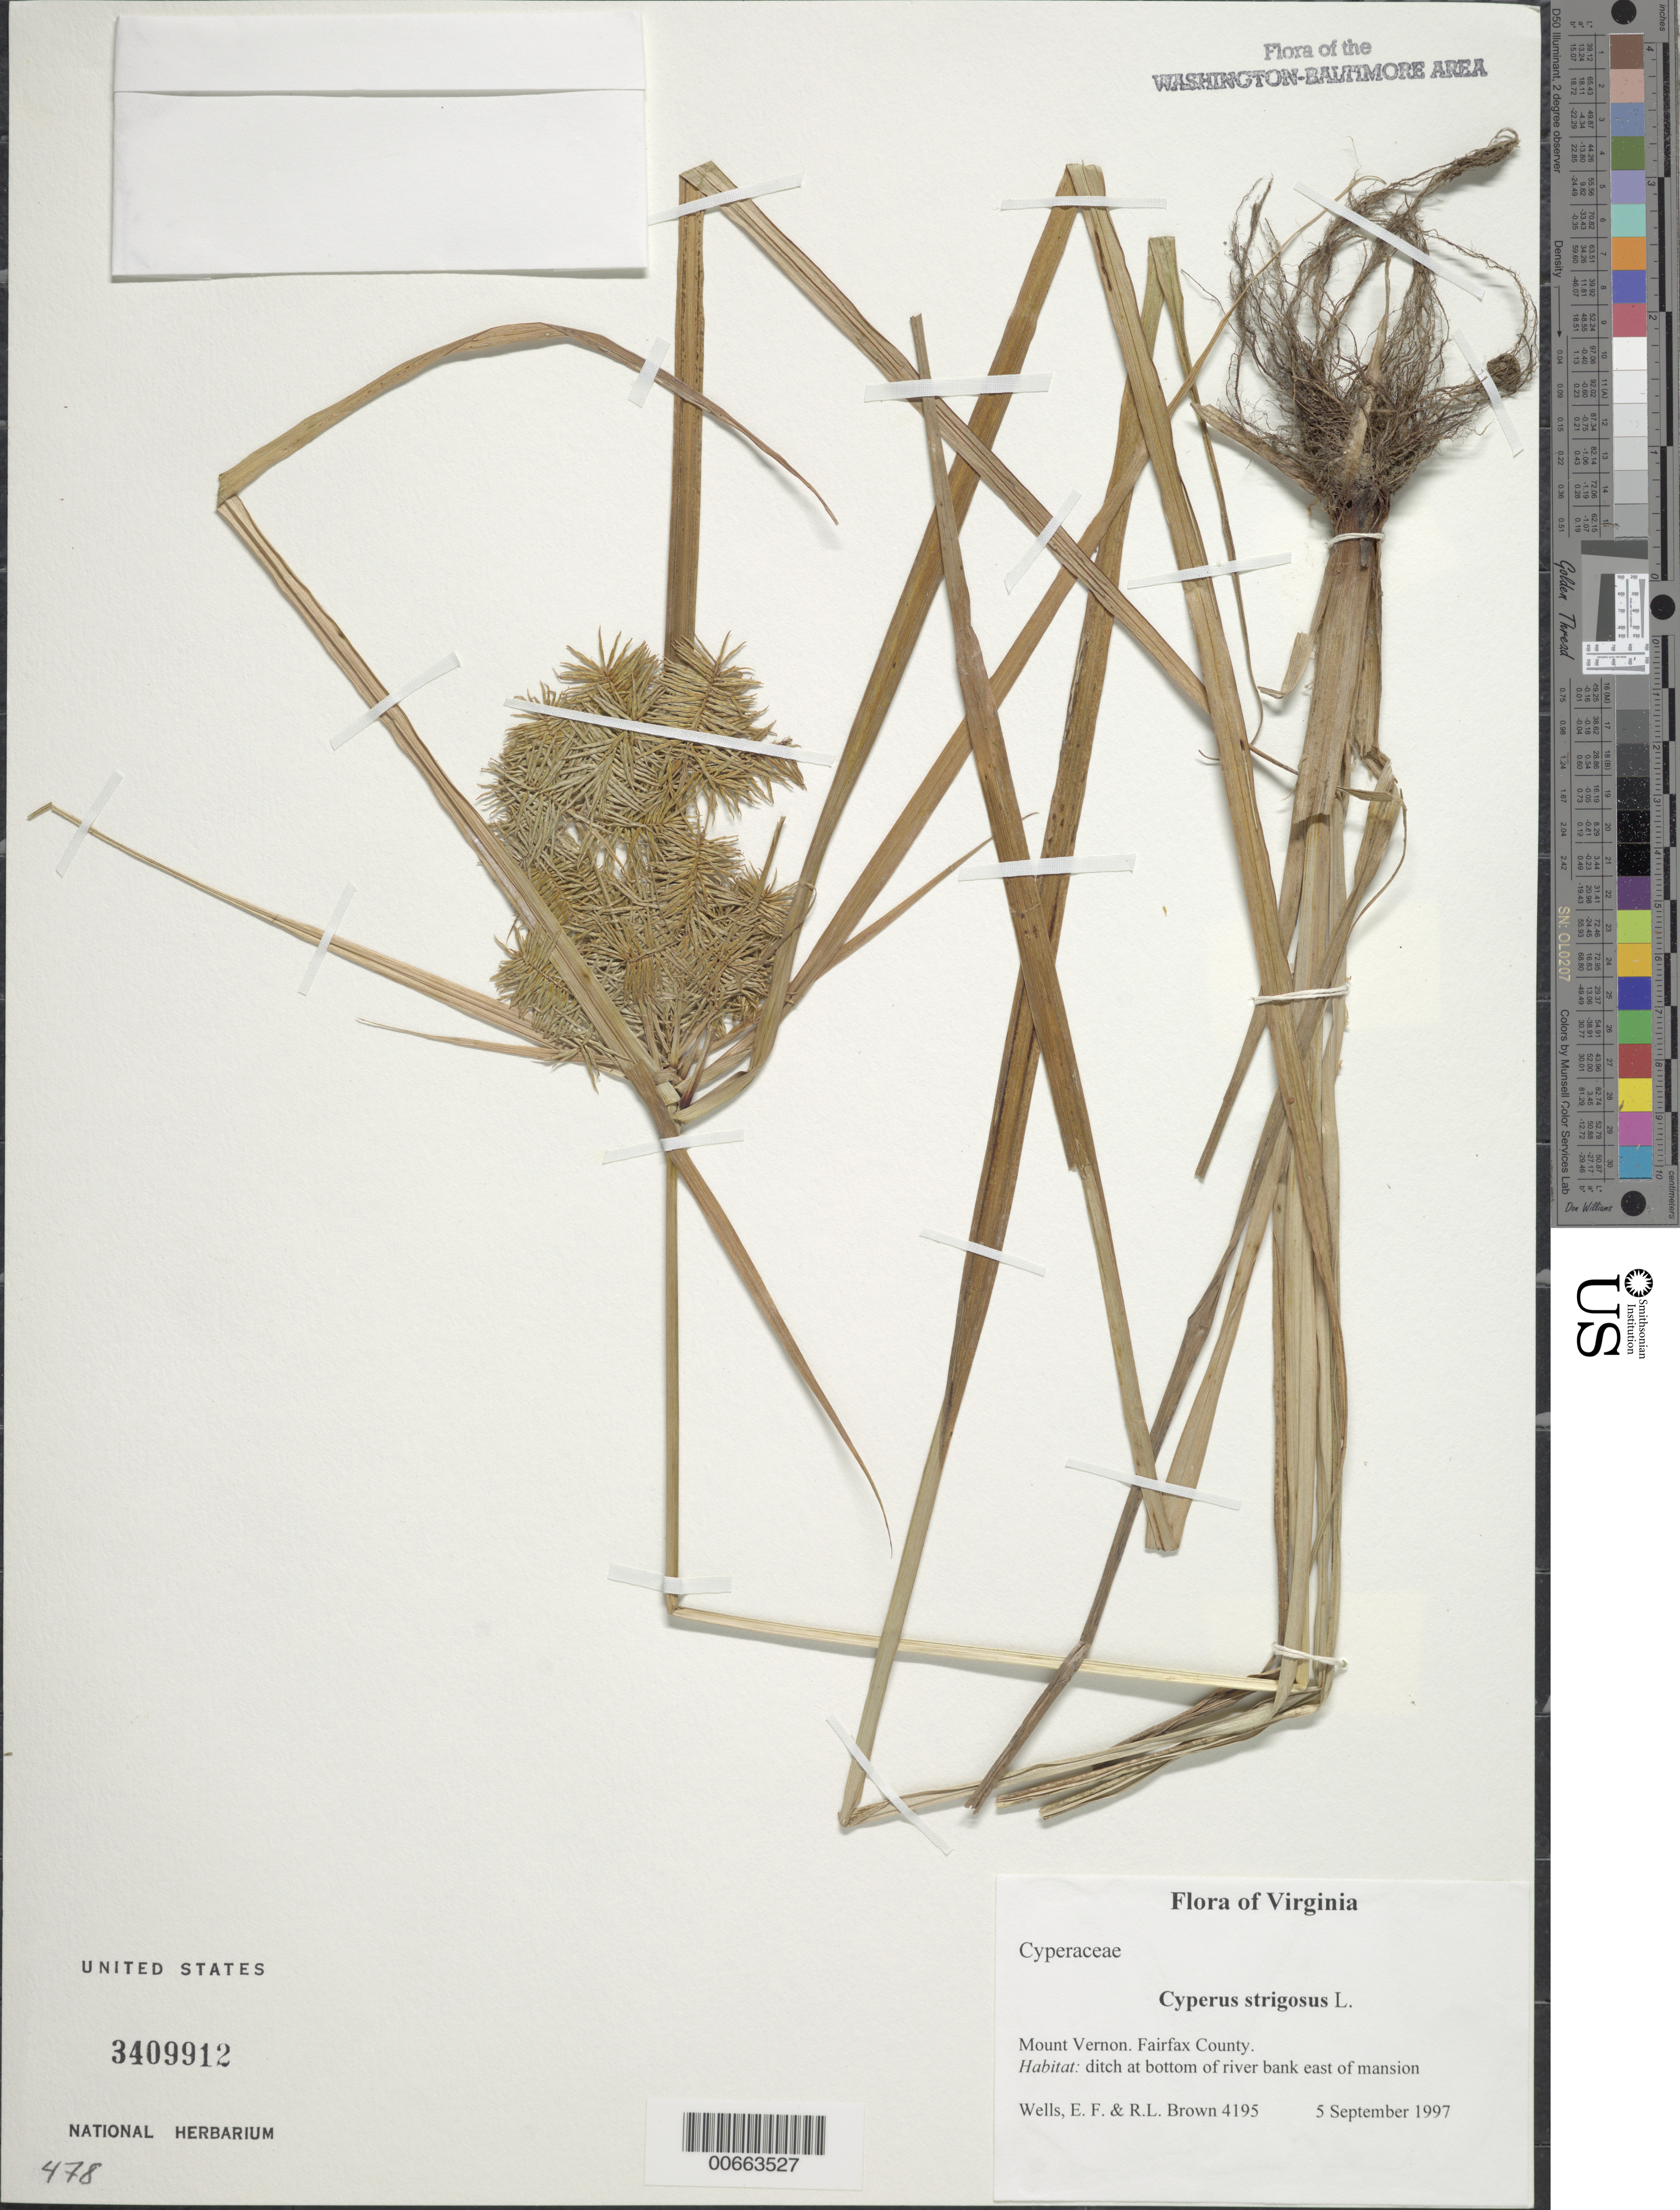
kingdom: Plantae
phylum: Tracheophyta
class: Liliopsida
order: Poales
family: Cyperaceae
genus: Cyperus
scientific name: Cyperus strigosus L.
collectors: E. F. Wells & R. L. Brown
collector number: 4195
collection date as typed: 05 Sep 1997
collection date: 1997-09-05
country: United States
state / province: Virginia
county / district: Fairfax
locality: Mount Vernon. East of mansion.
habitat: Ditch at bottom of river bank.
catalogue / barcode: US 3409912